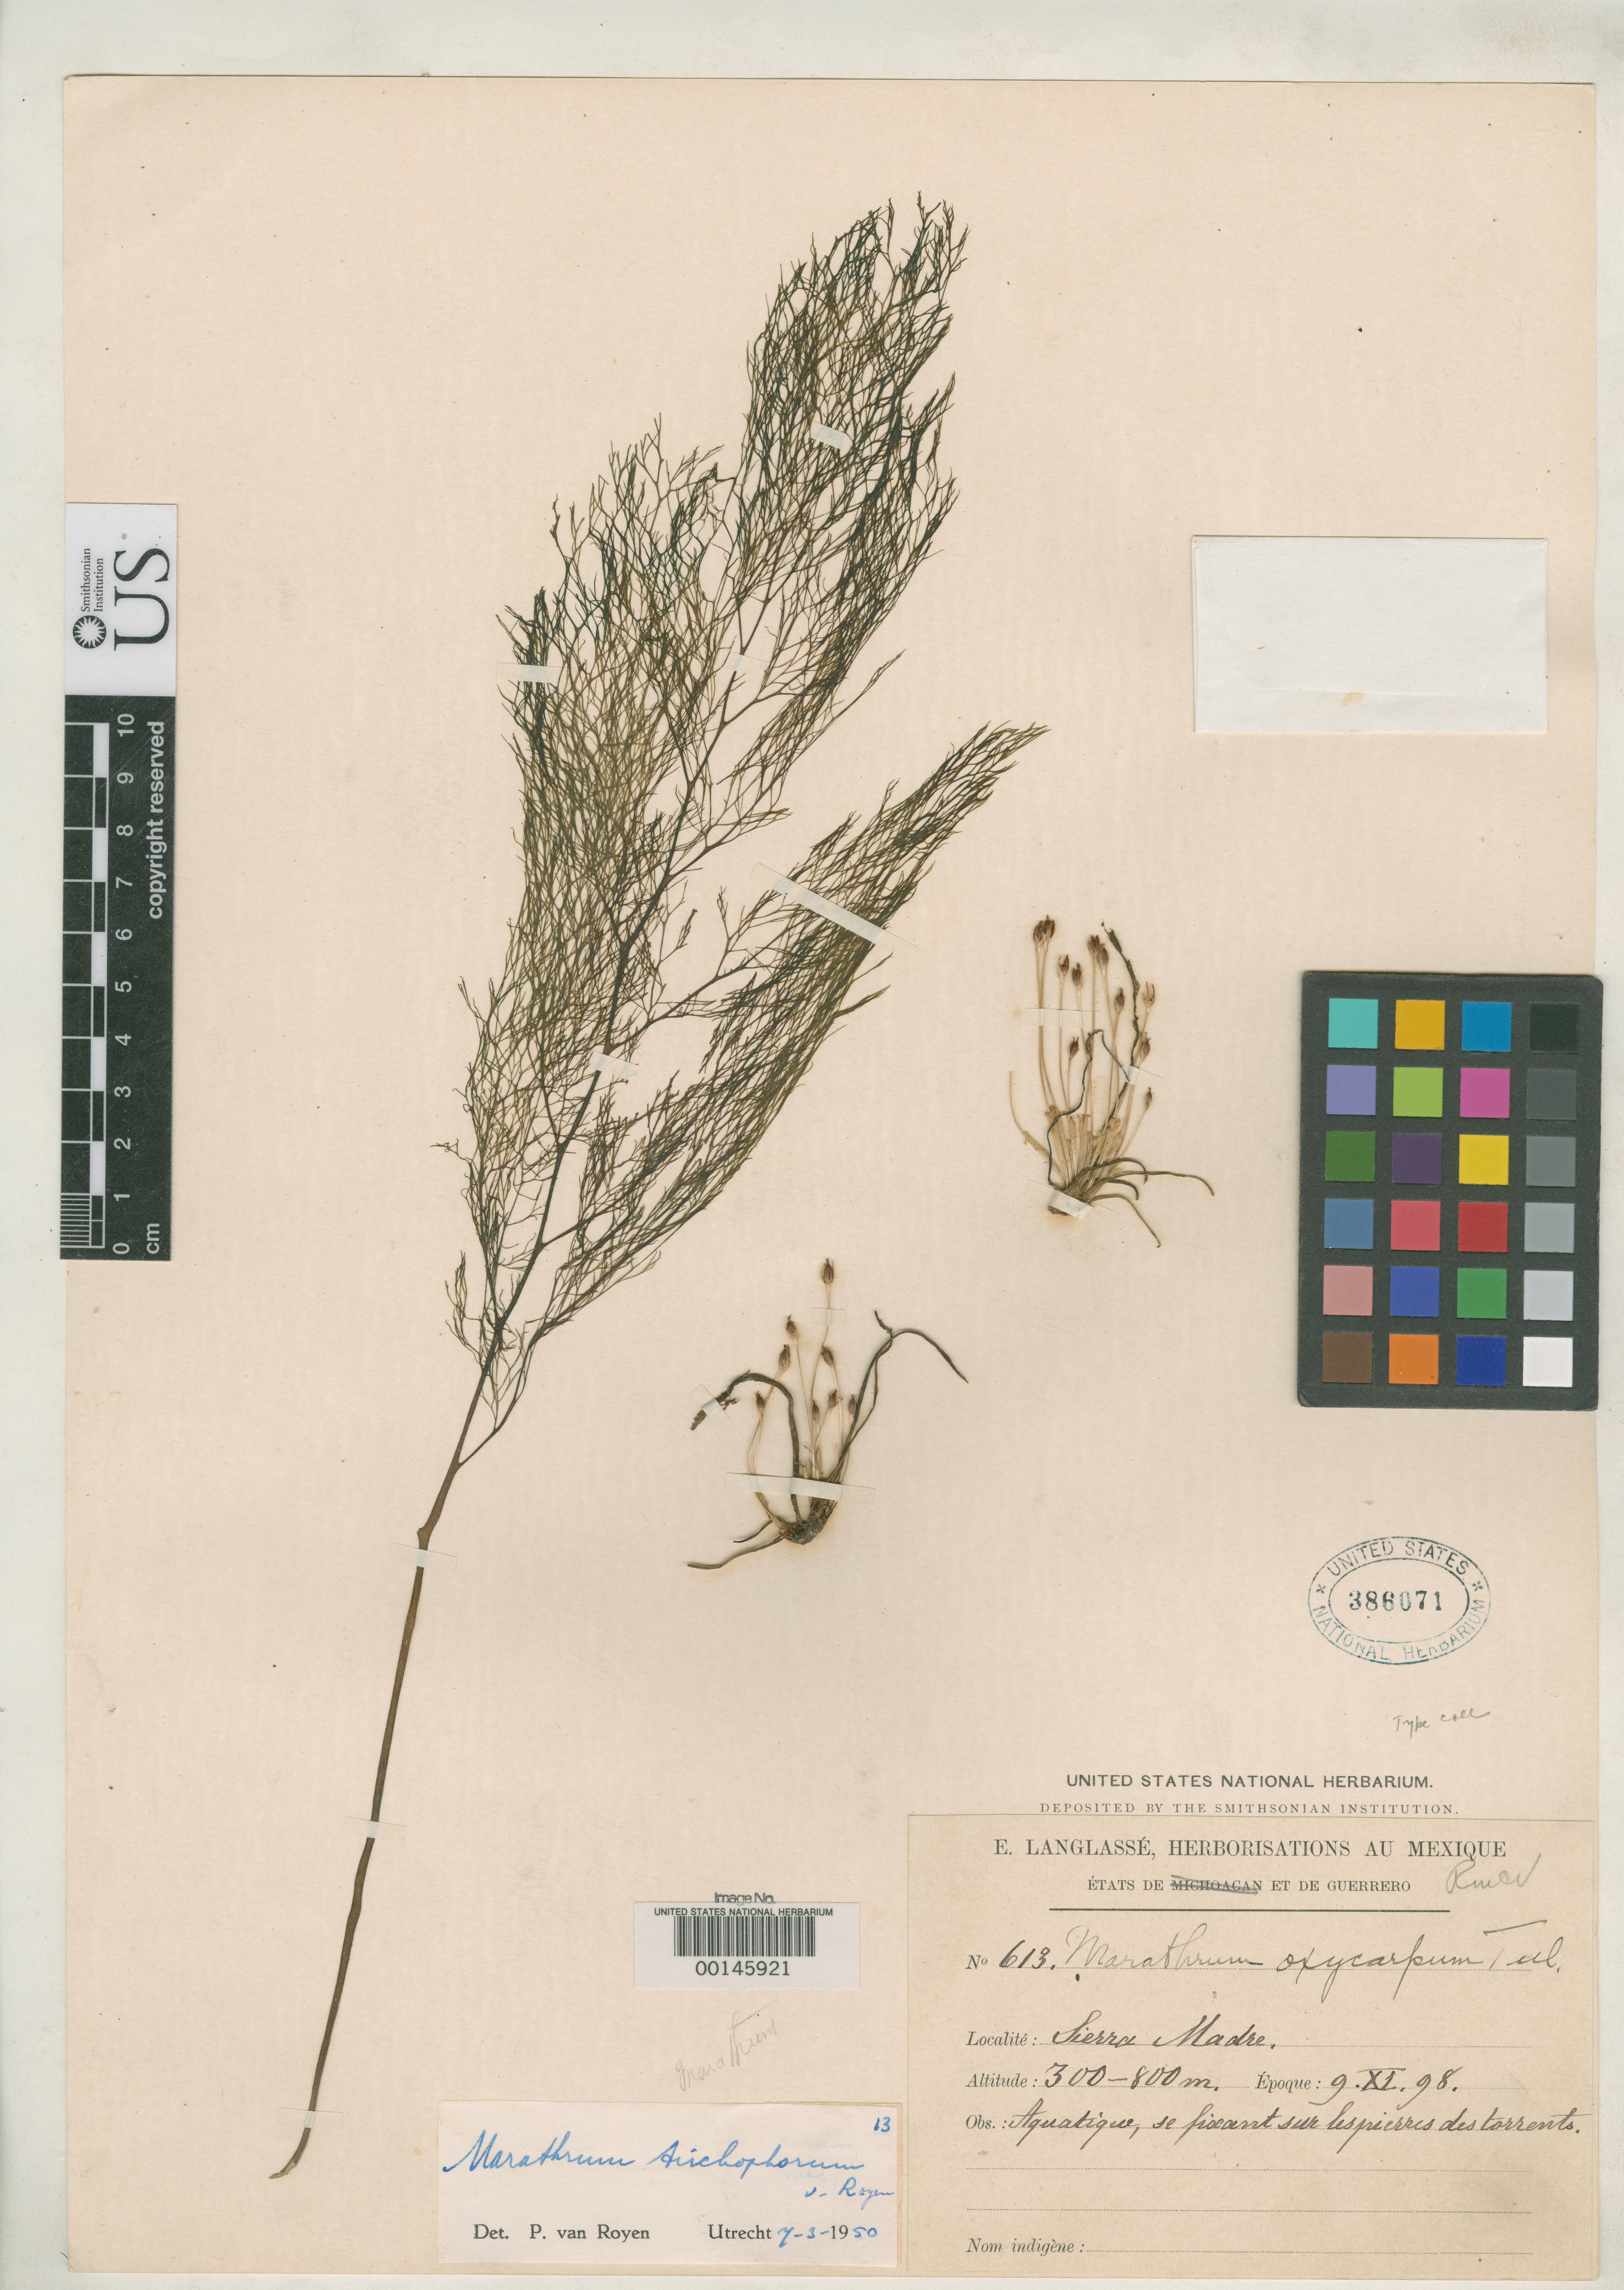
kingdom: Plantae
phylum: Tracheophyta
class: Magnoliopsida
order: Malpighiales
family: Podostemaceae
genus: Marathrum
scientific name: Marathrum trichophorum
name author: P. Royen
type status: Isotype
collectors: E. Langlassé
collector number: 613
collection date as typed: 09 Nov 1898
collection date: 1898-11-09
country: Mexico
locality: Sierra Madre.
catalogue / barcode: US 386071